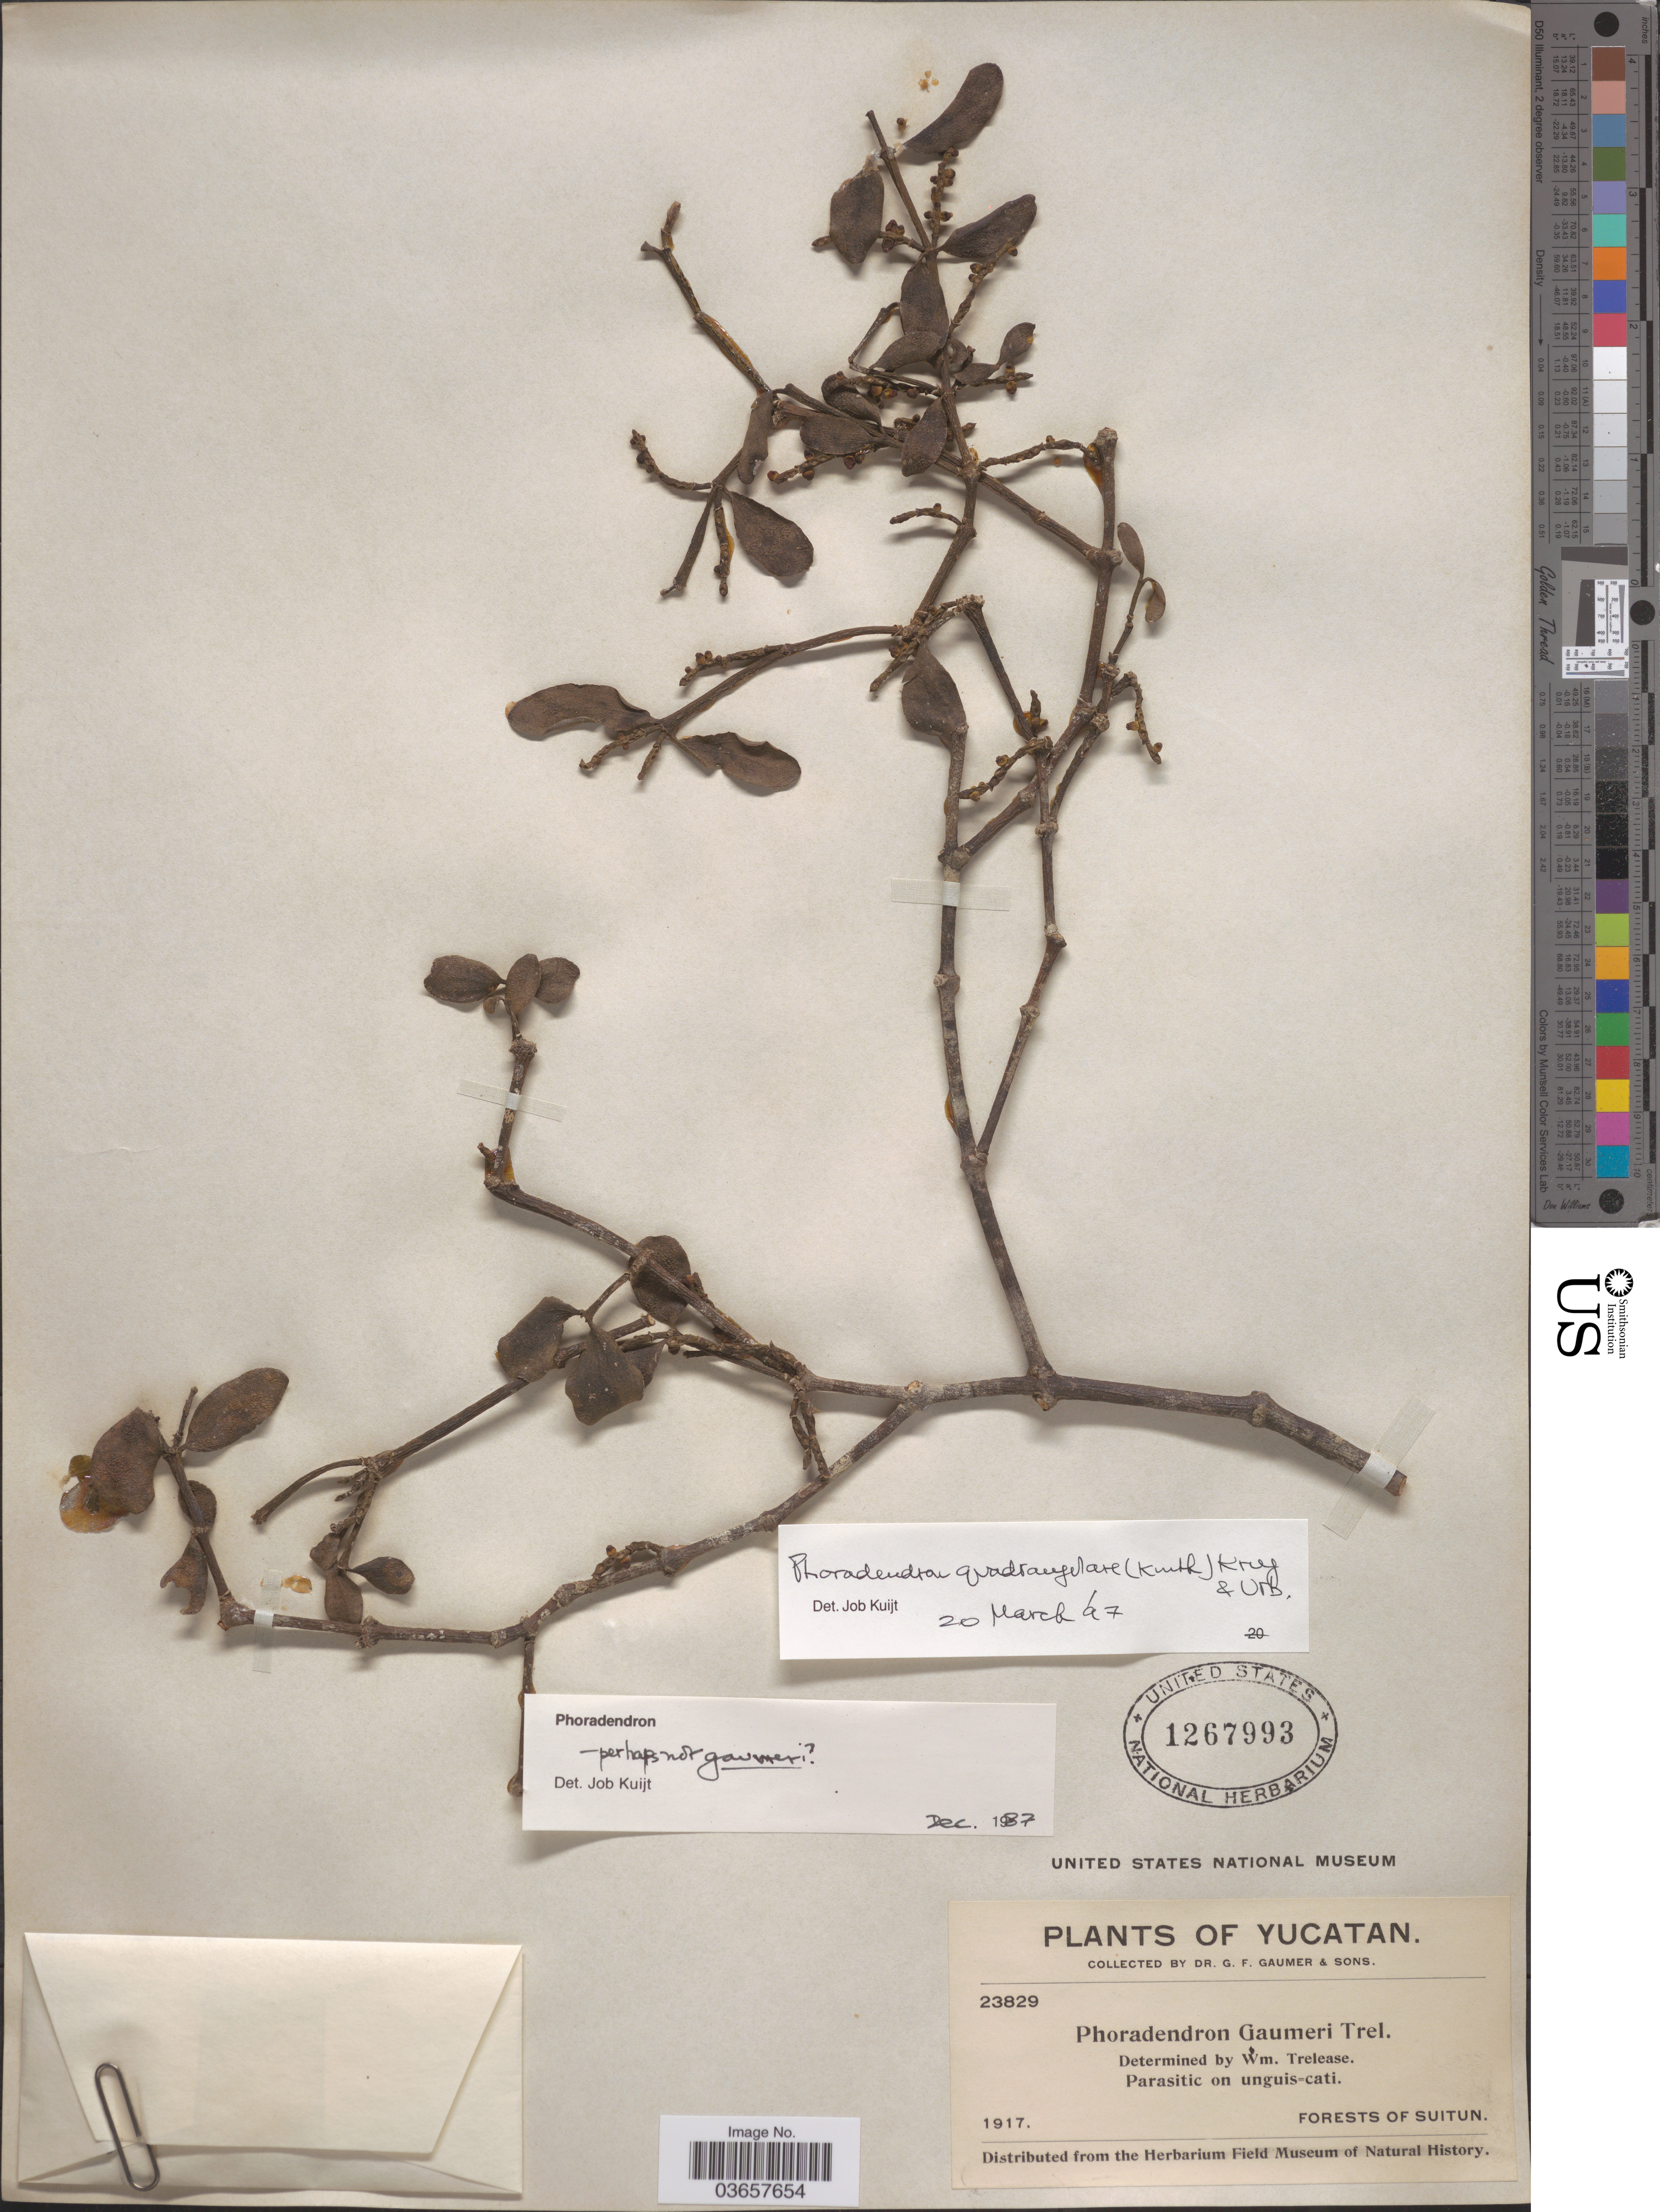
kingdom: Plantae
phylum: Tracheophyta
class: Magnoliopsida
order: Santalales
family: Viscaceae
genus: Phoradendron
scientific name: Phoradendron quadrangulare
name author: (Kunth) Griseb.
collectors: G. F. Gaumer & Sons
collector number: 23829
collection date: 1917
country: Mexico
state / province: Yucatán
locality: Forests of Suitun.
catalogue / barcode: US 1267993